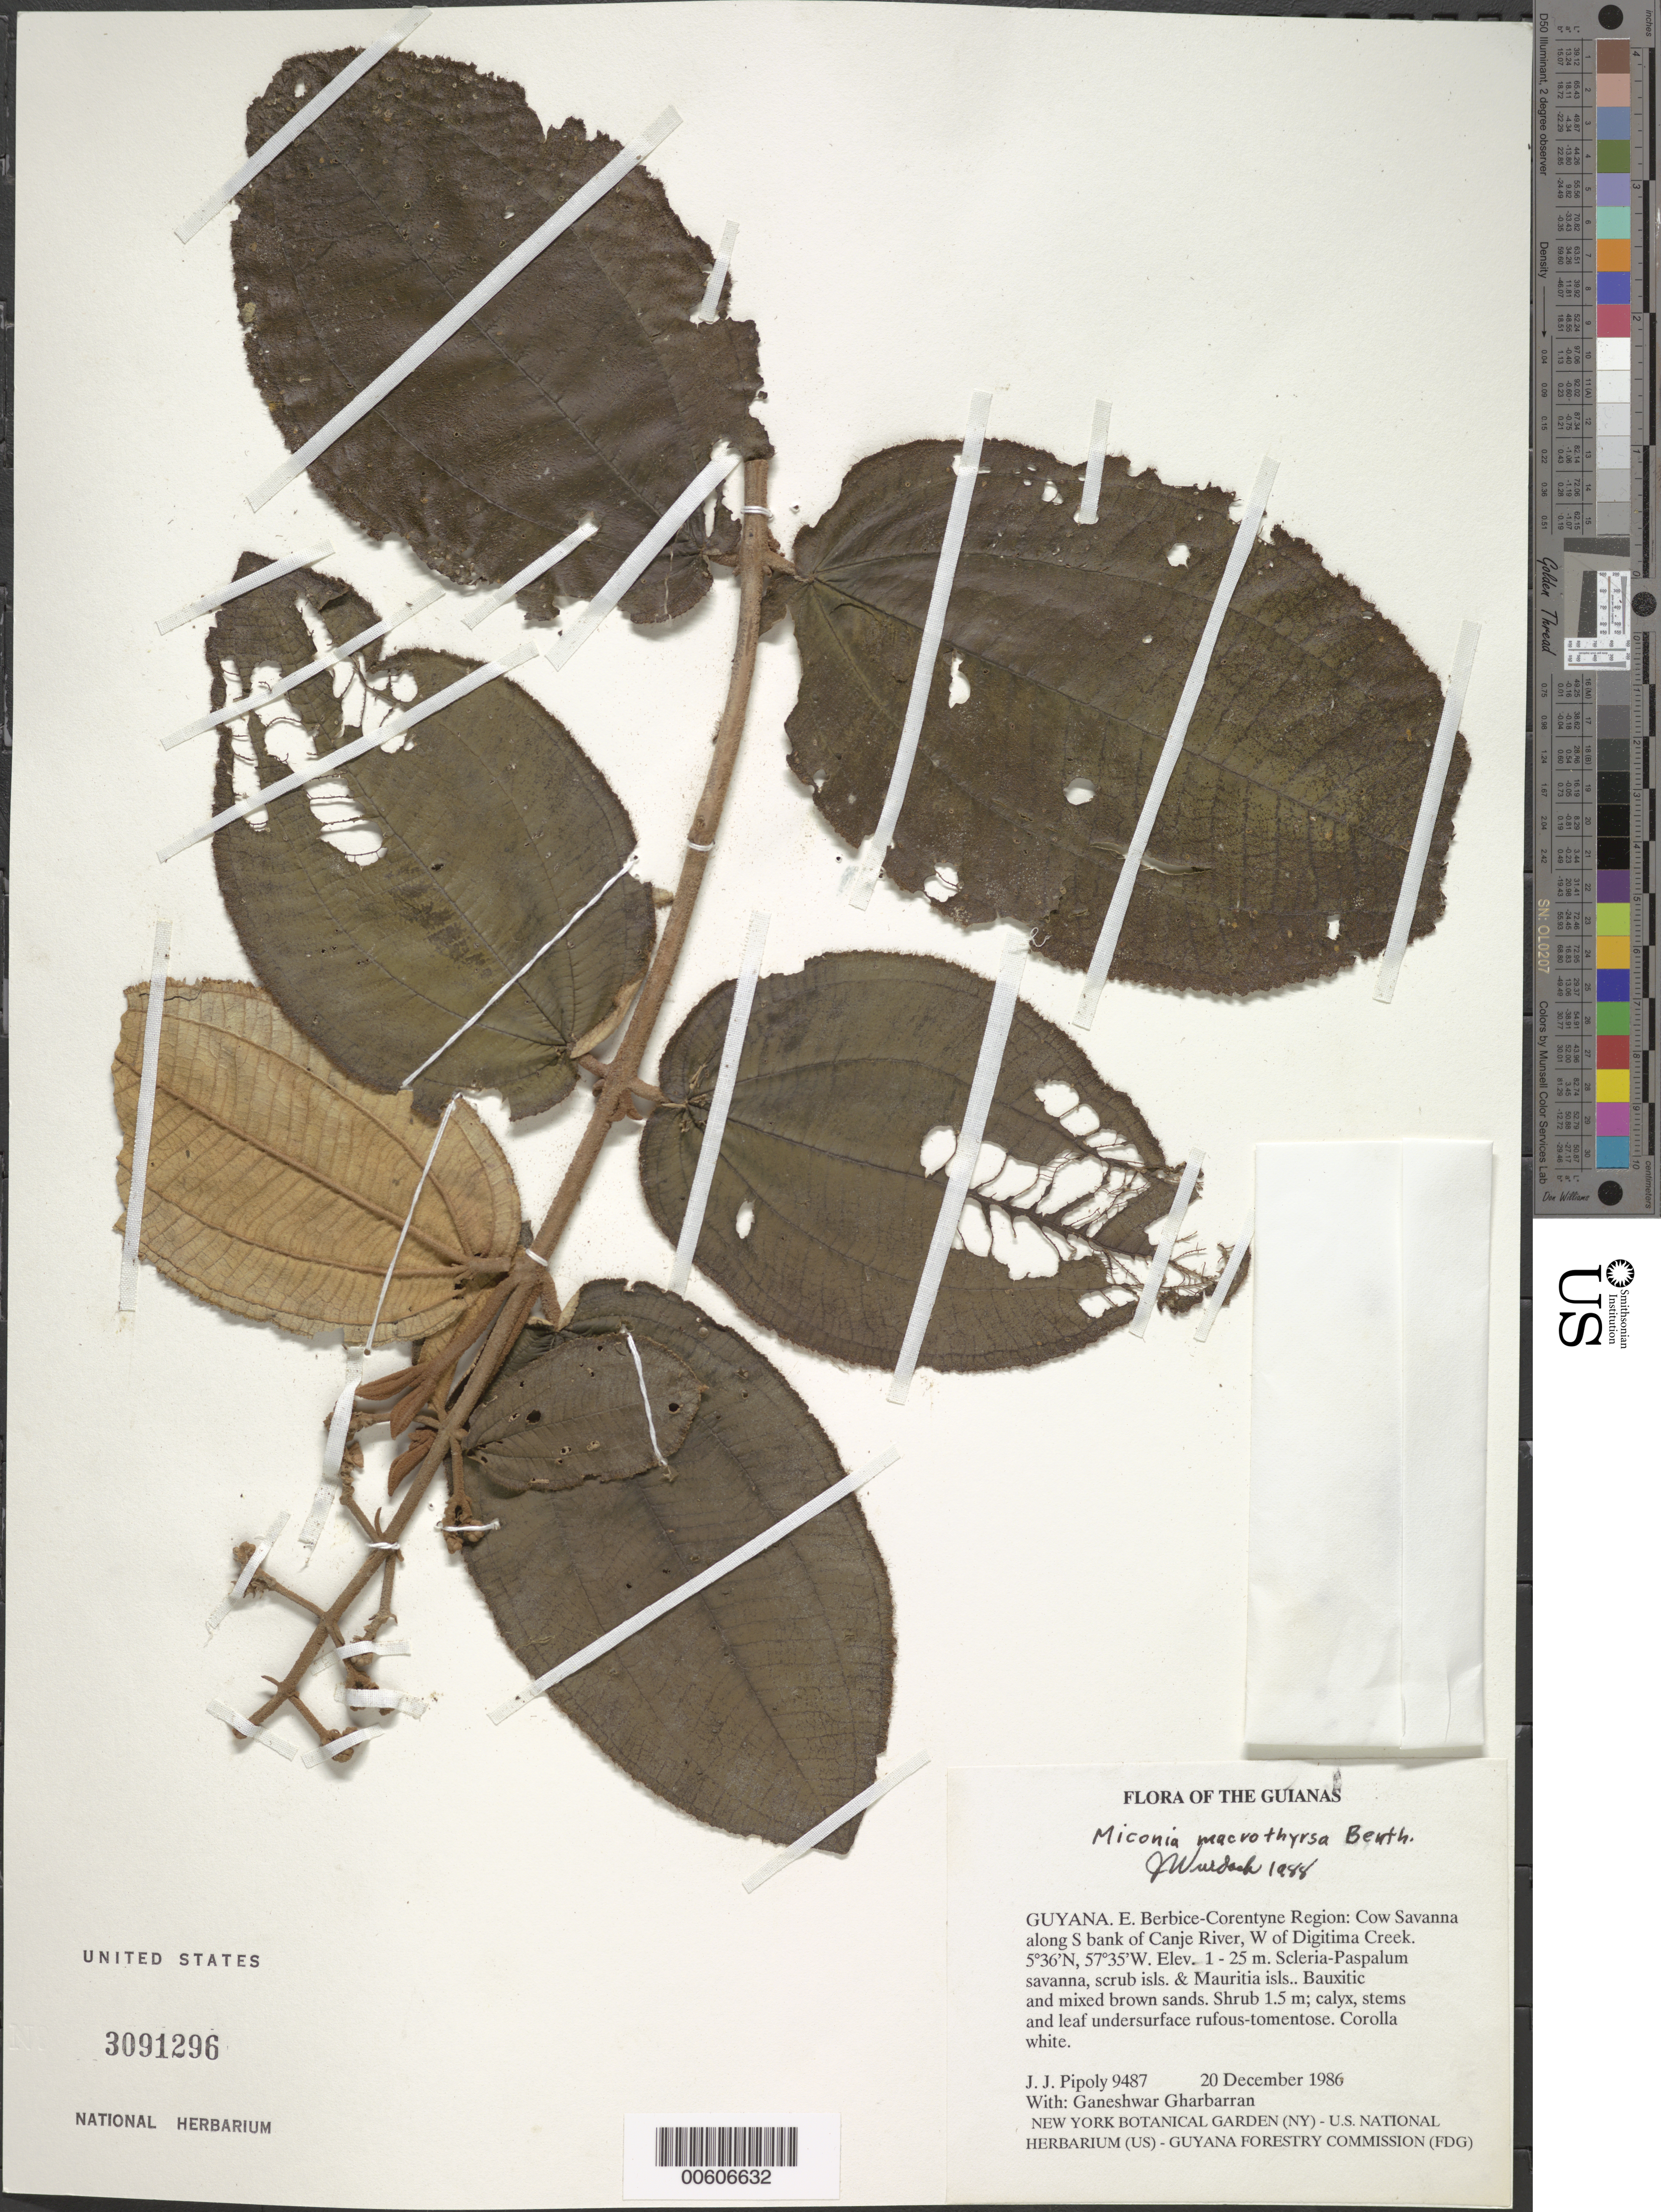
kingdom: Plantae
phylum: Tracheophyta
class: Magnoliopsida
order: Myrtales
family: Melastomataceae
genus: Miconia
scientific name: Miconia macrothyrsa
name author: Benth.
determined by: Wurdack, John J., (US), US (UNITED STATES)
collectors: J. J. Pipoly & G. Gharbarran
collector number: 9487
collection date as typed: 20 December 1986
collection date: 1986-12-20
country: Guyana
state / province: E. Berbice-Corentyne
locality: Cow savanna, along S bank of Canje River, W of Digitima Creek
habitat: Scleria-Paspalum savanna, scrub isls. & Mauritia isls. Bauxitic and mixed brown sands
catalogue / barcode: US 3091296